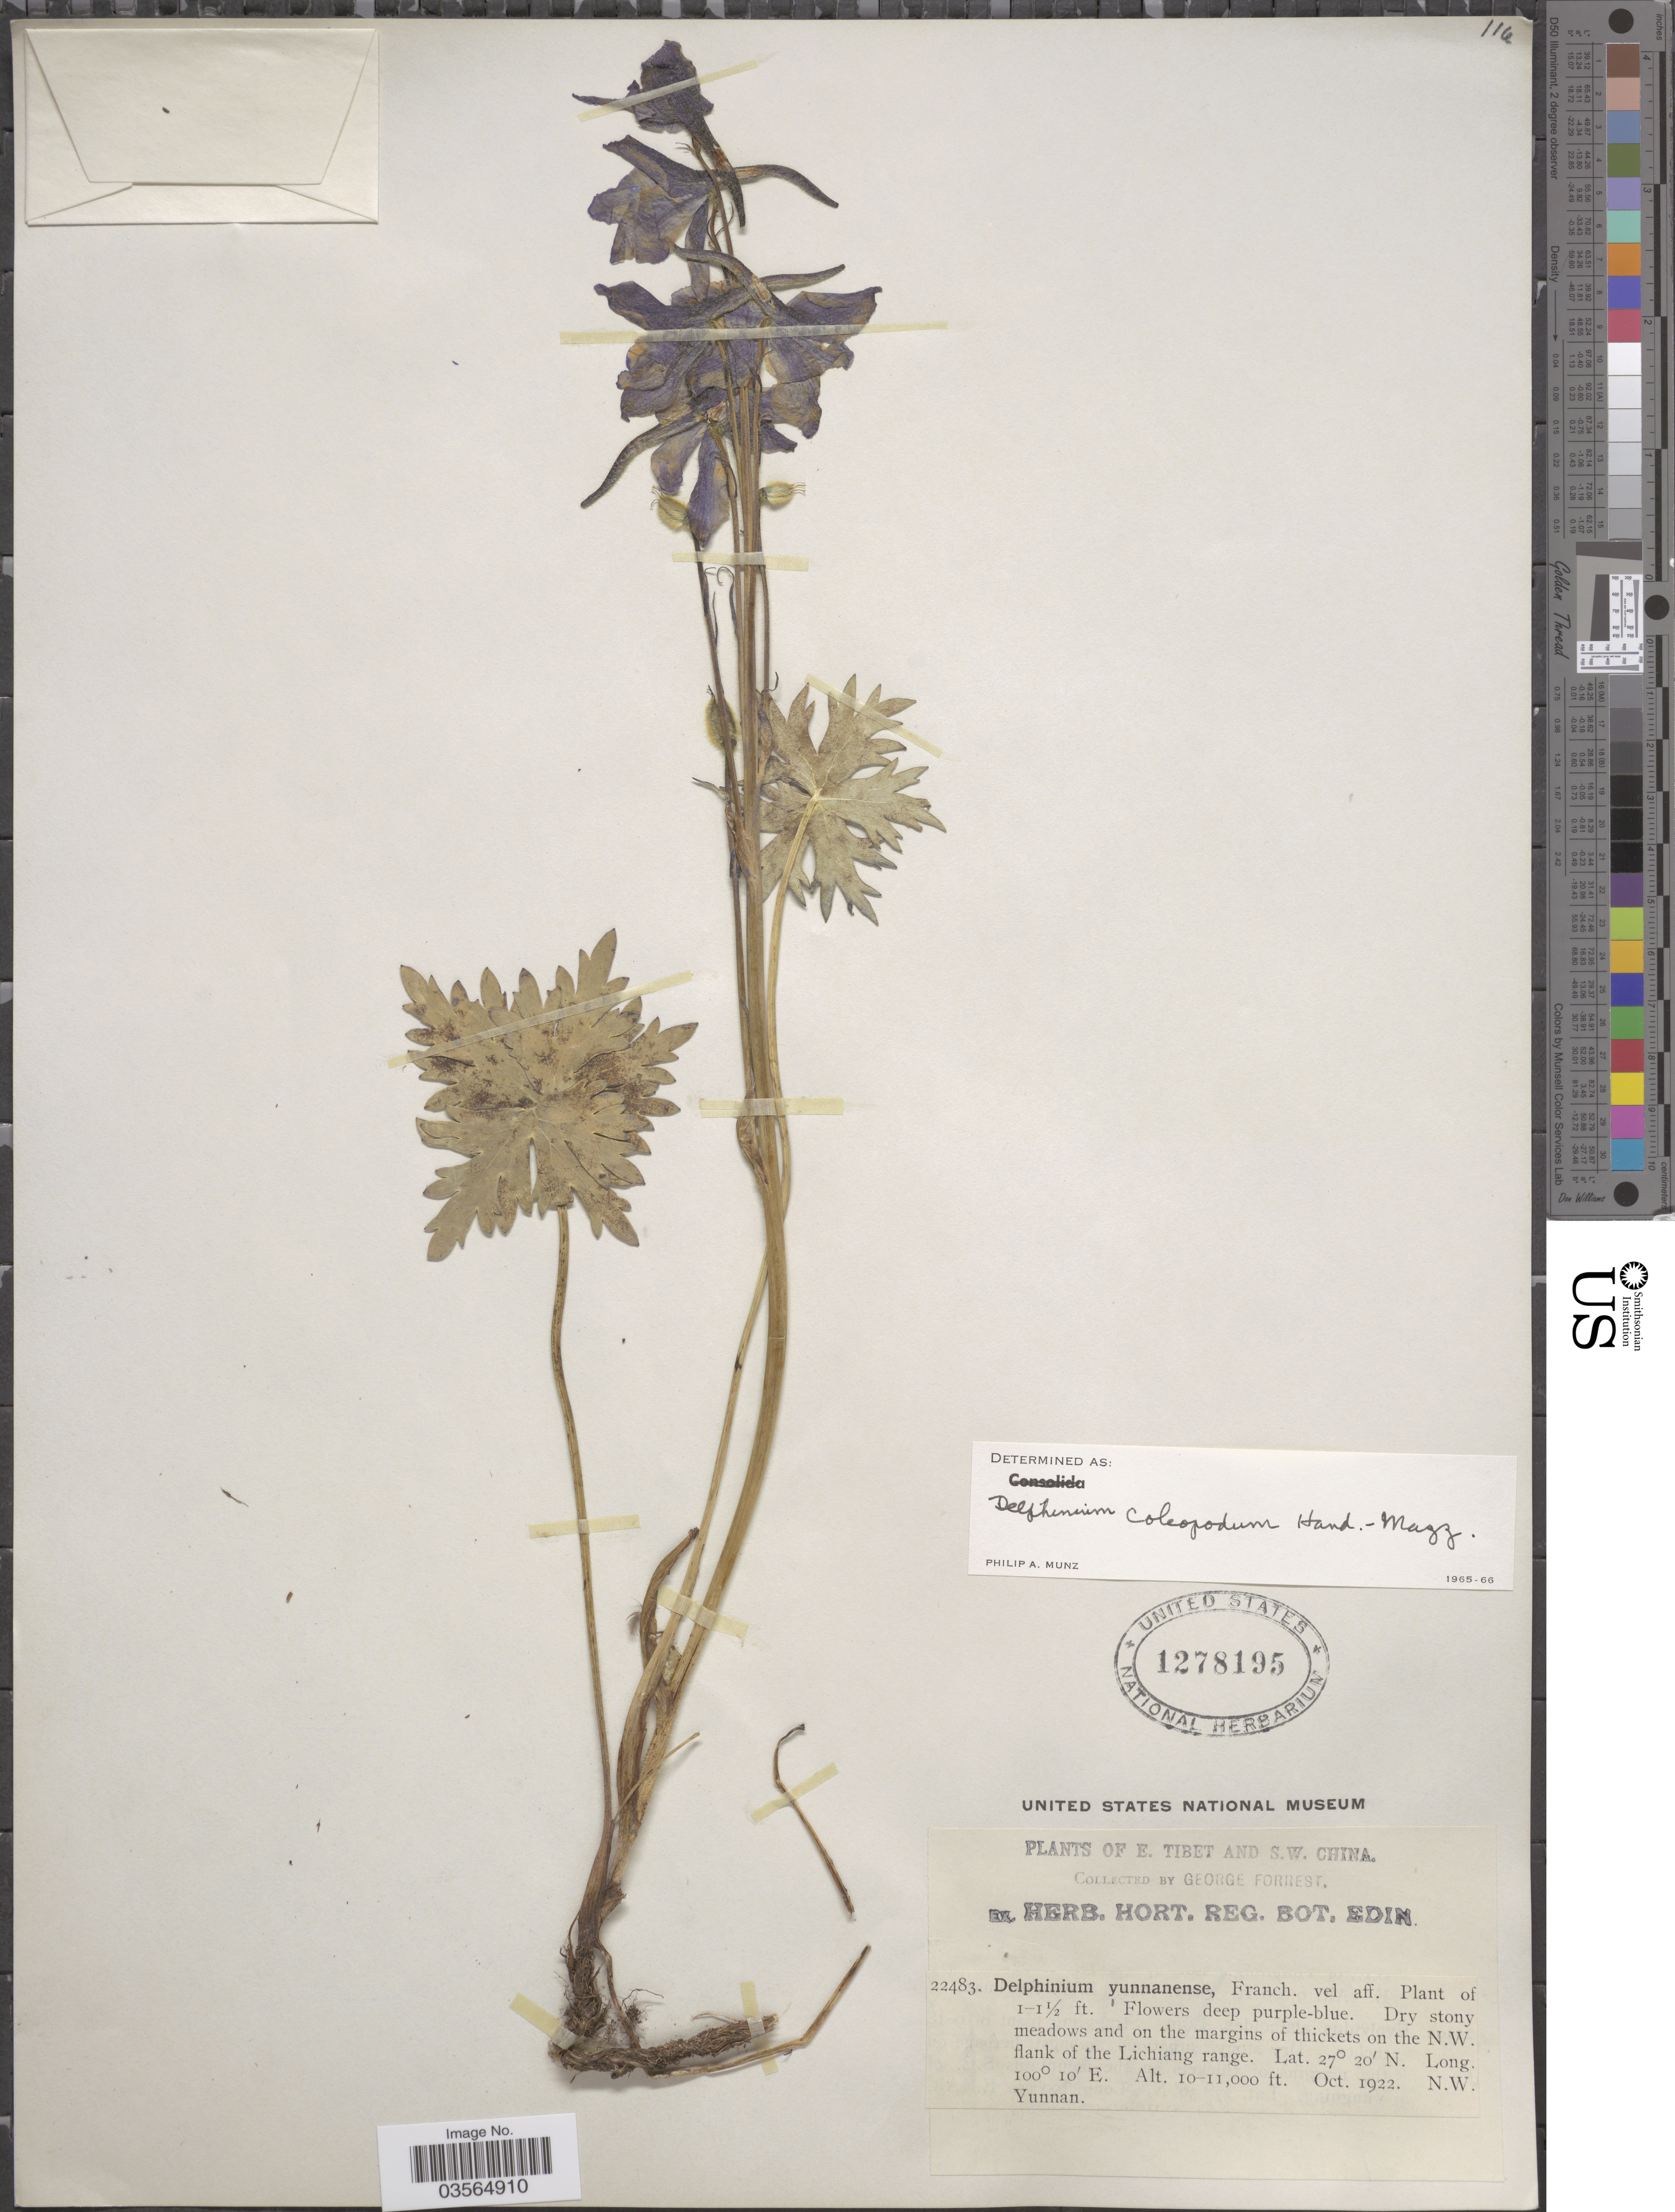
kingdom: Plantae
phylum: Tracheophyta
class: Magnoliopsida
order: Ranunculales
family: Ranunculaceae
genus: Delphinium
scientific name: Delphinium coleopodum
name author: Hand.-Mazz.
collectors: G. Forrest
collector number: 22483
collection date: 1922-10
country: China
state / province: Yunnan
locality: S. W. China. N. W. flank of the Lichiang range. N. W. Yunnan.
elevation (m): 3048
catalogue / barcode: US 1278195